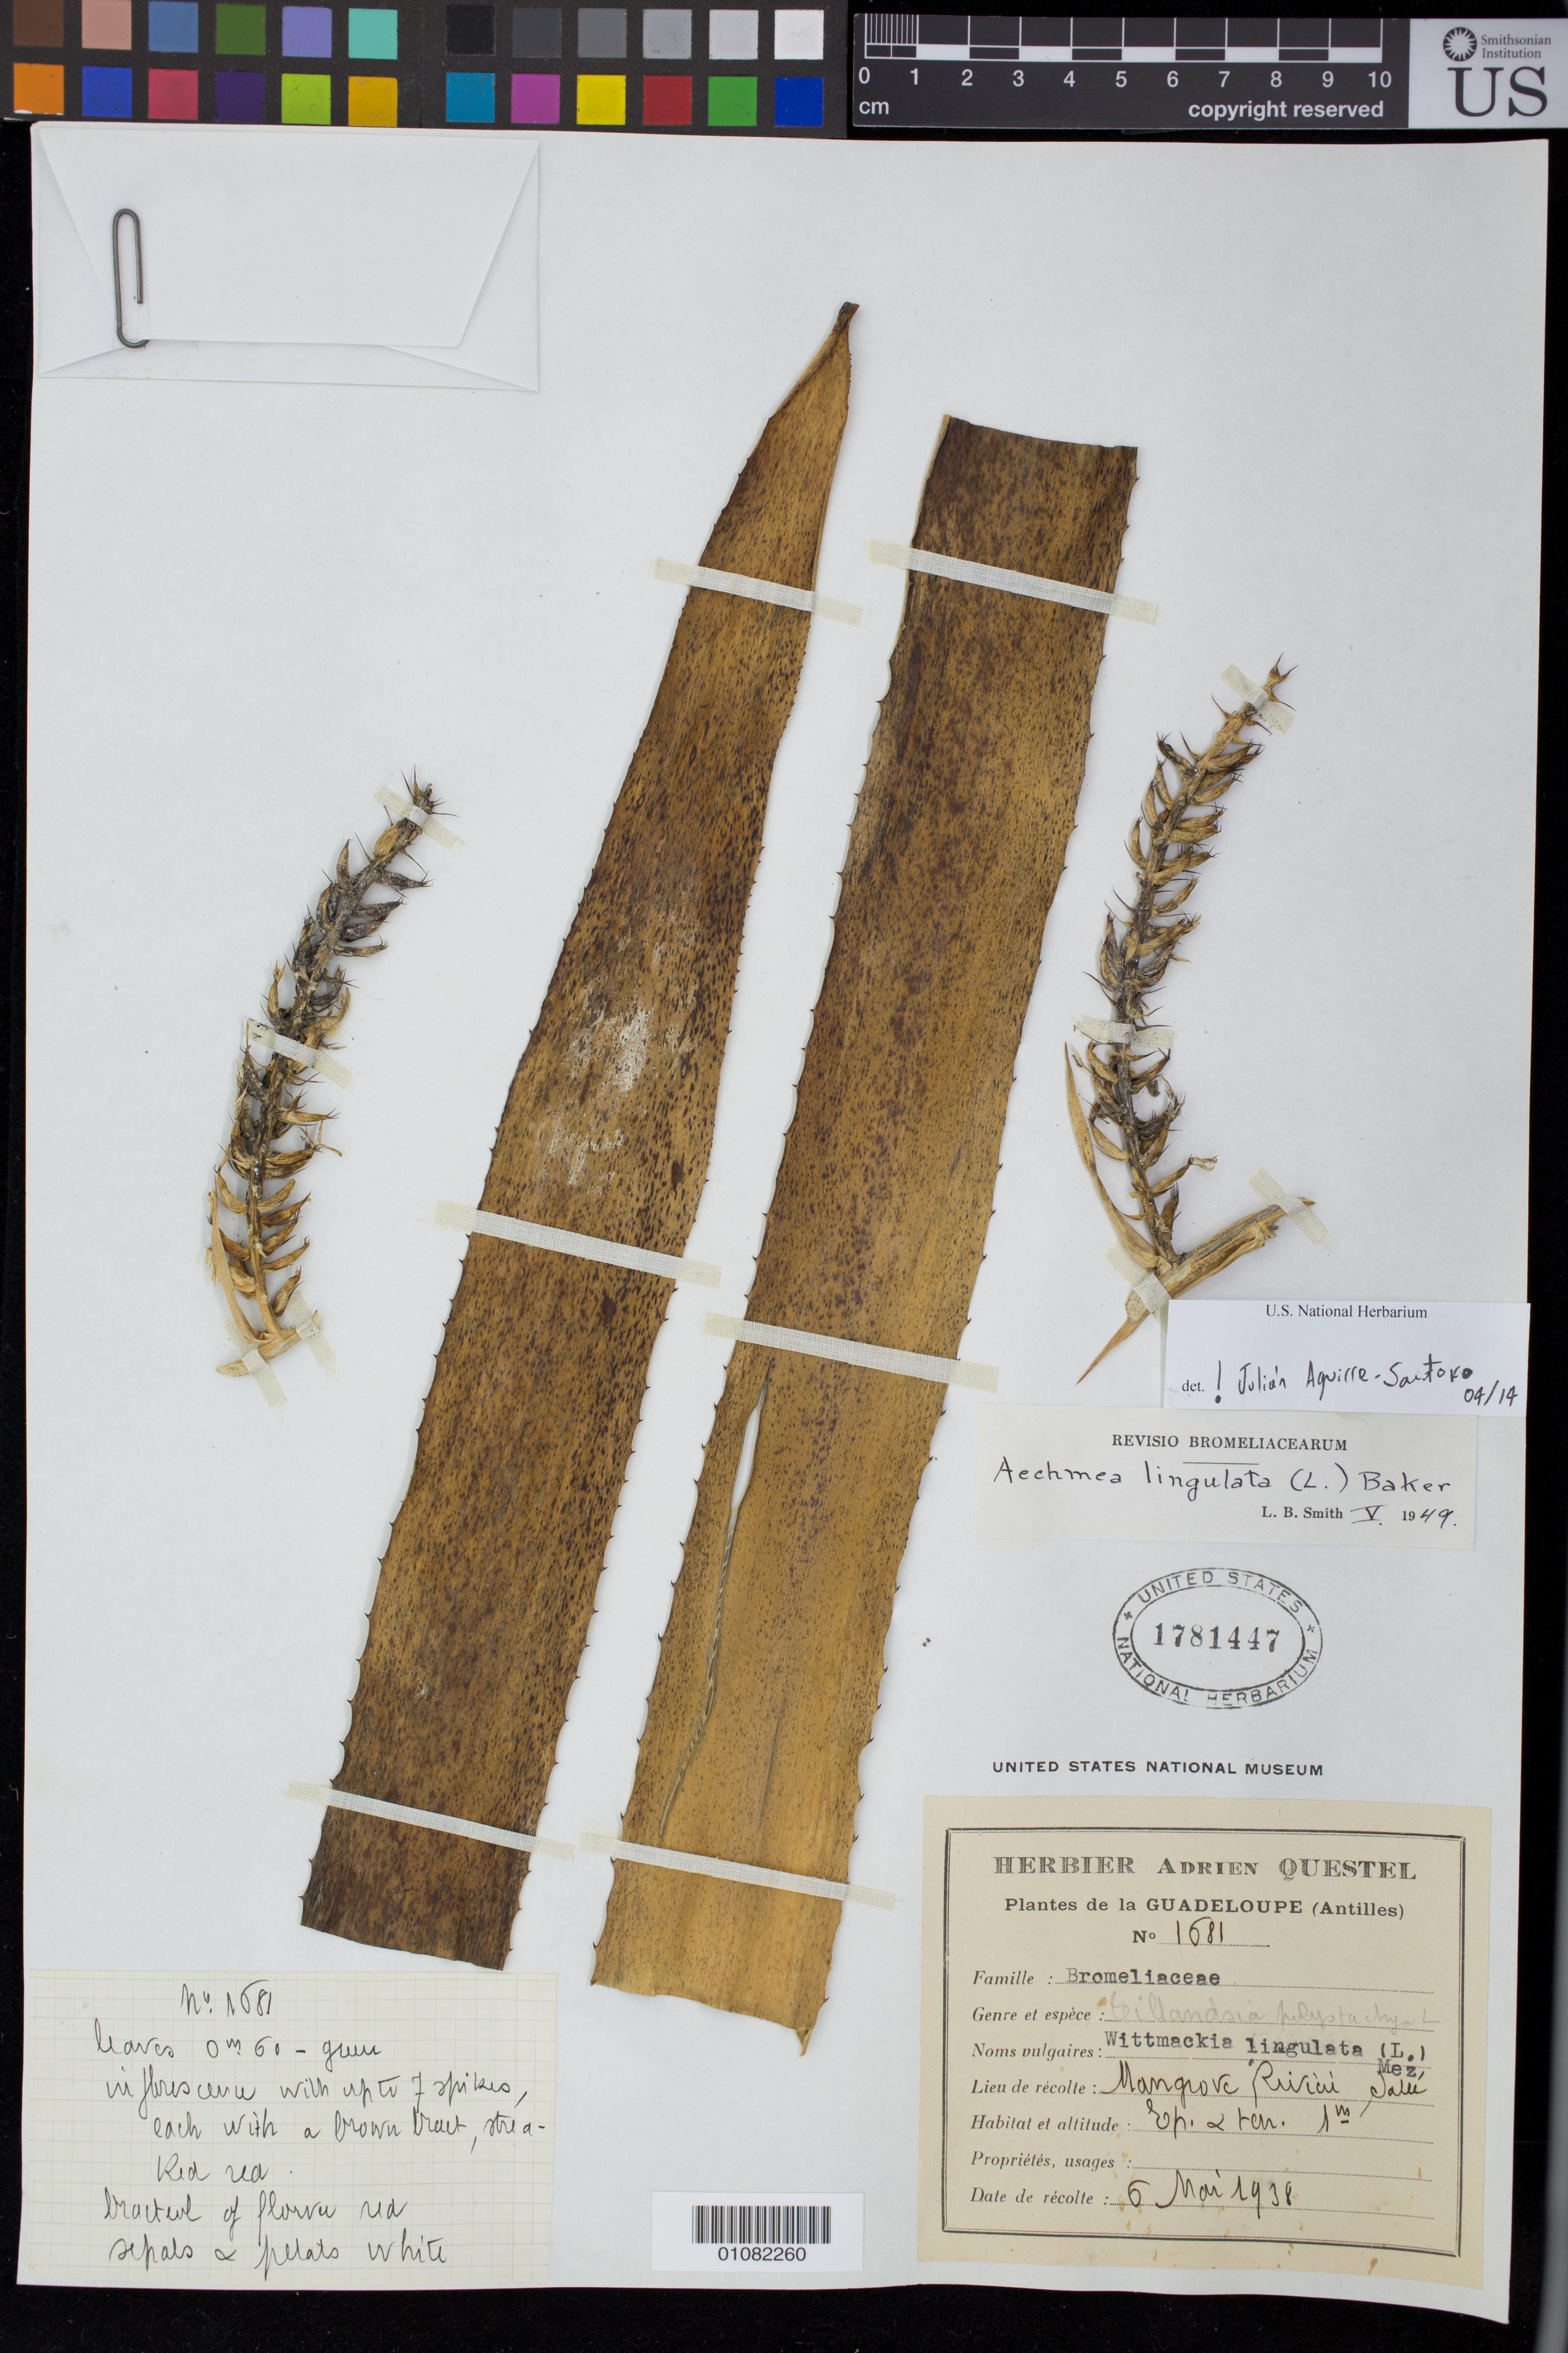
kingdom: Plantae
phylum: Tracheophyta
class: Liliopsida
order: Poales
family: Bromeliaceae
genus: Wittmackia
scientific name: Wittmackia lingulata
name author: (L.) Mez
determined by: Strong, Mark T., (BOT), Smithsonian Institution - National Museum of Natural History (UNITED STATES)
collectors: A. Questel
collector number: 1681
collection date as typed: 06 May 1938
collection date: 1938-05-06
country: Guadeloupe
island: Basse Terre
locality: Rivière Salée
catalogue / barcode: US 1781447